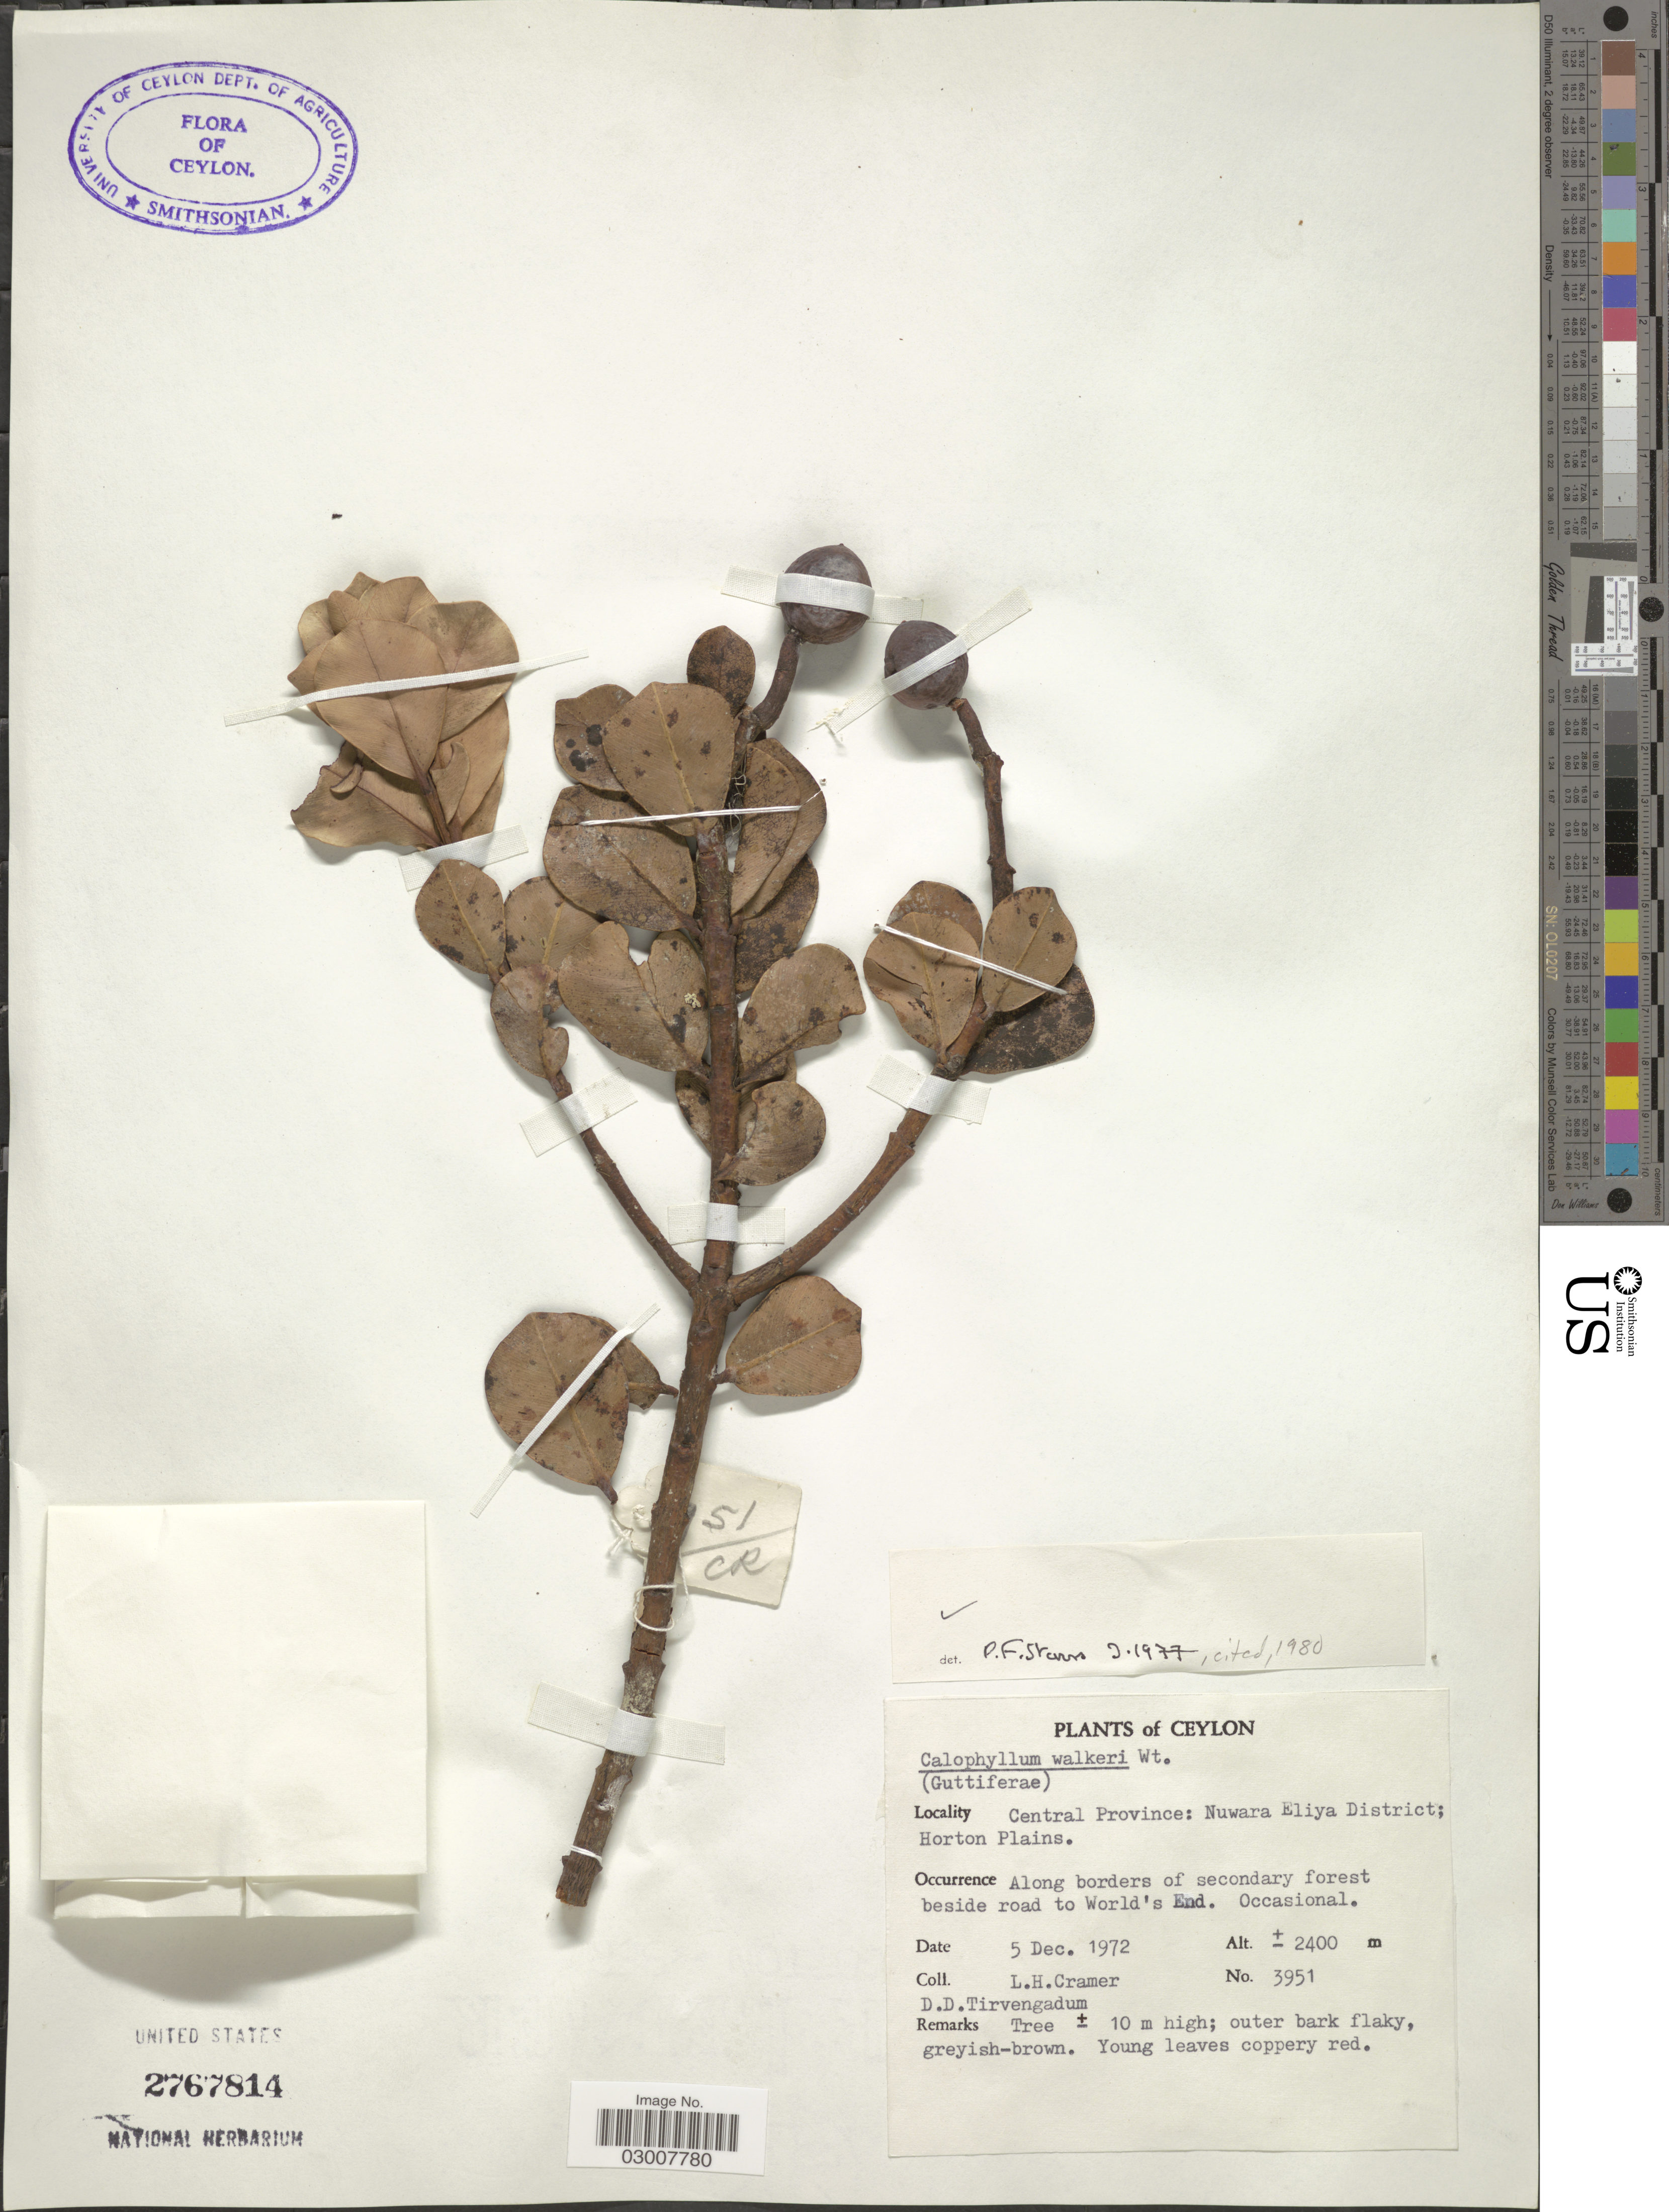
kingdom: Plantae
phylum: Tracheophyta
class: Magnoliopsida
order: Malpighiales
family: Calophyllaceae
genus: Calophyllum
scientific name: Calophyllum walkeri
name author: Wight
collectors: L. H. Cramer & D. Tirvengadum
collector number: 3951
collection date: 1972-12-05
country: Sri Lanka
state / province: Central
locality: Nuwara Eliya District; Horton Plains. Along borders of secondary forest beside road to World's End. Ceylon.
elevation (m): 2400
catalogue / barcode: US 2767814